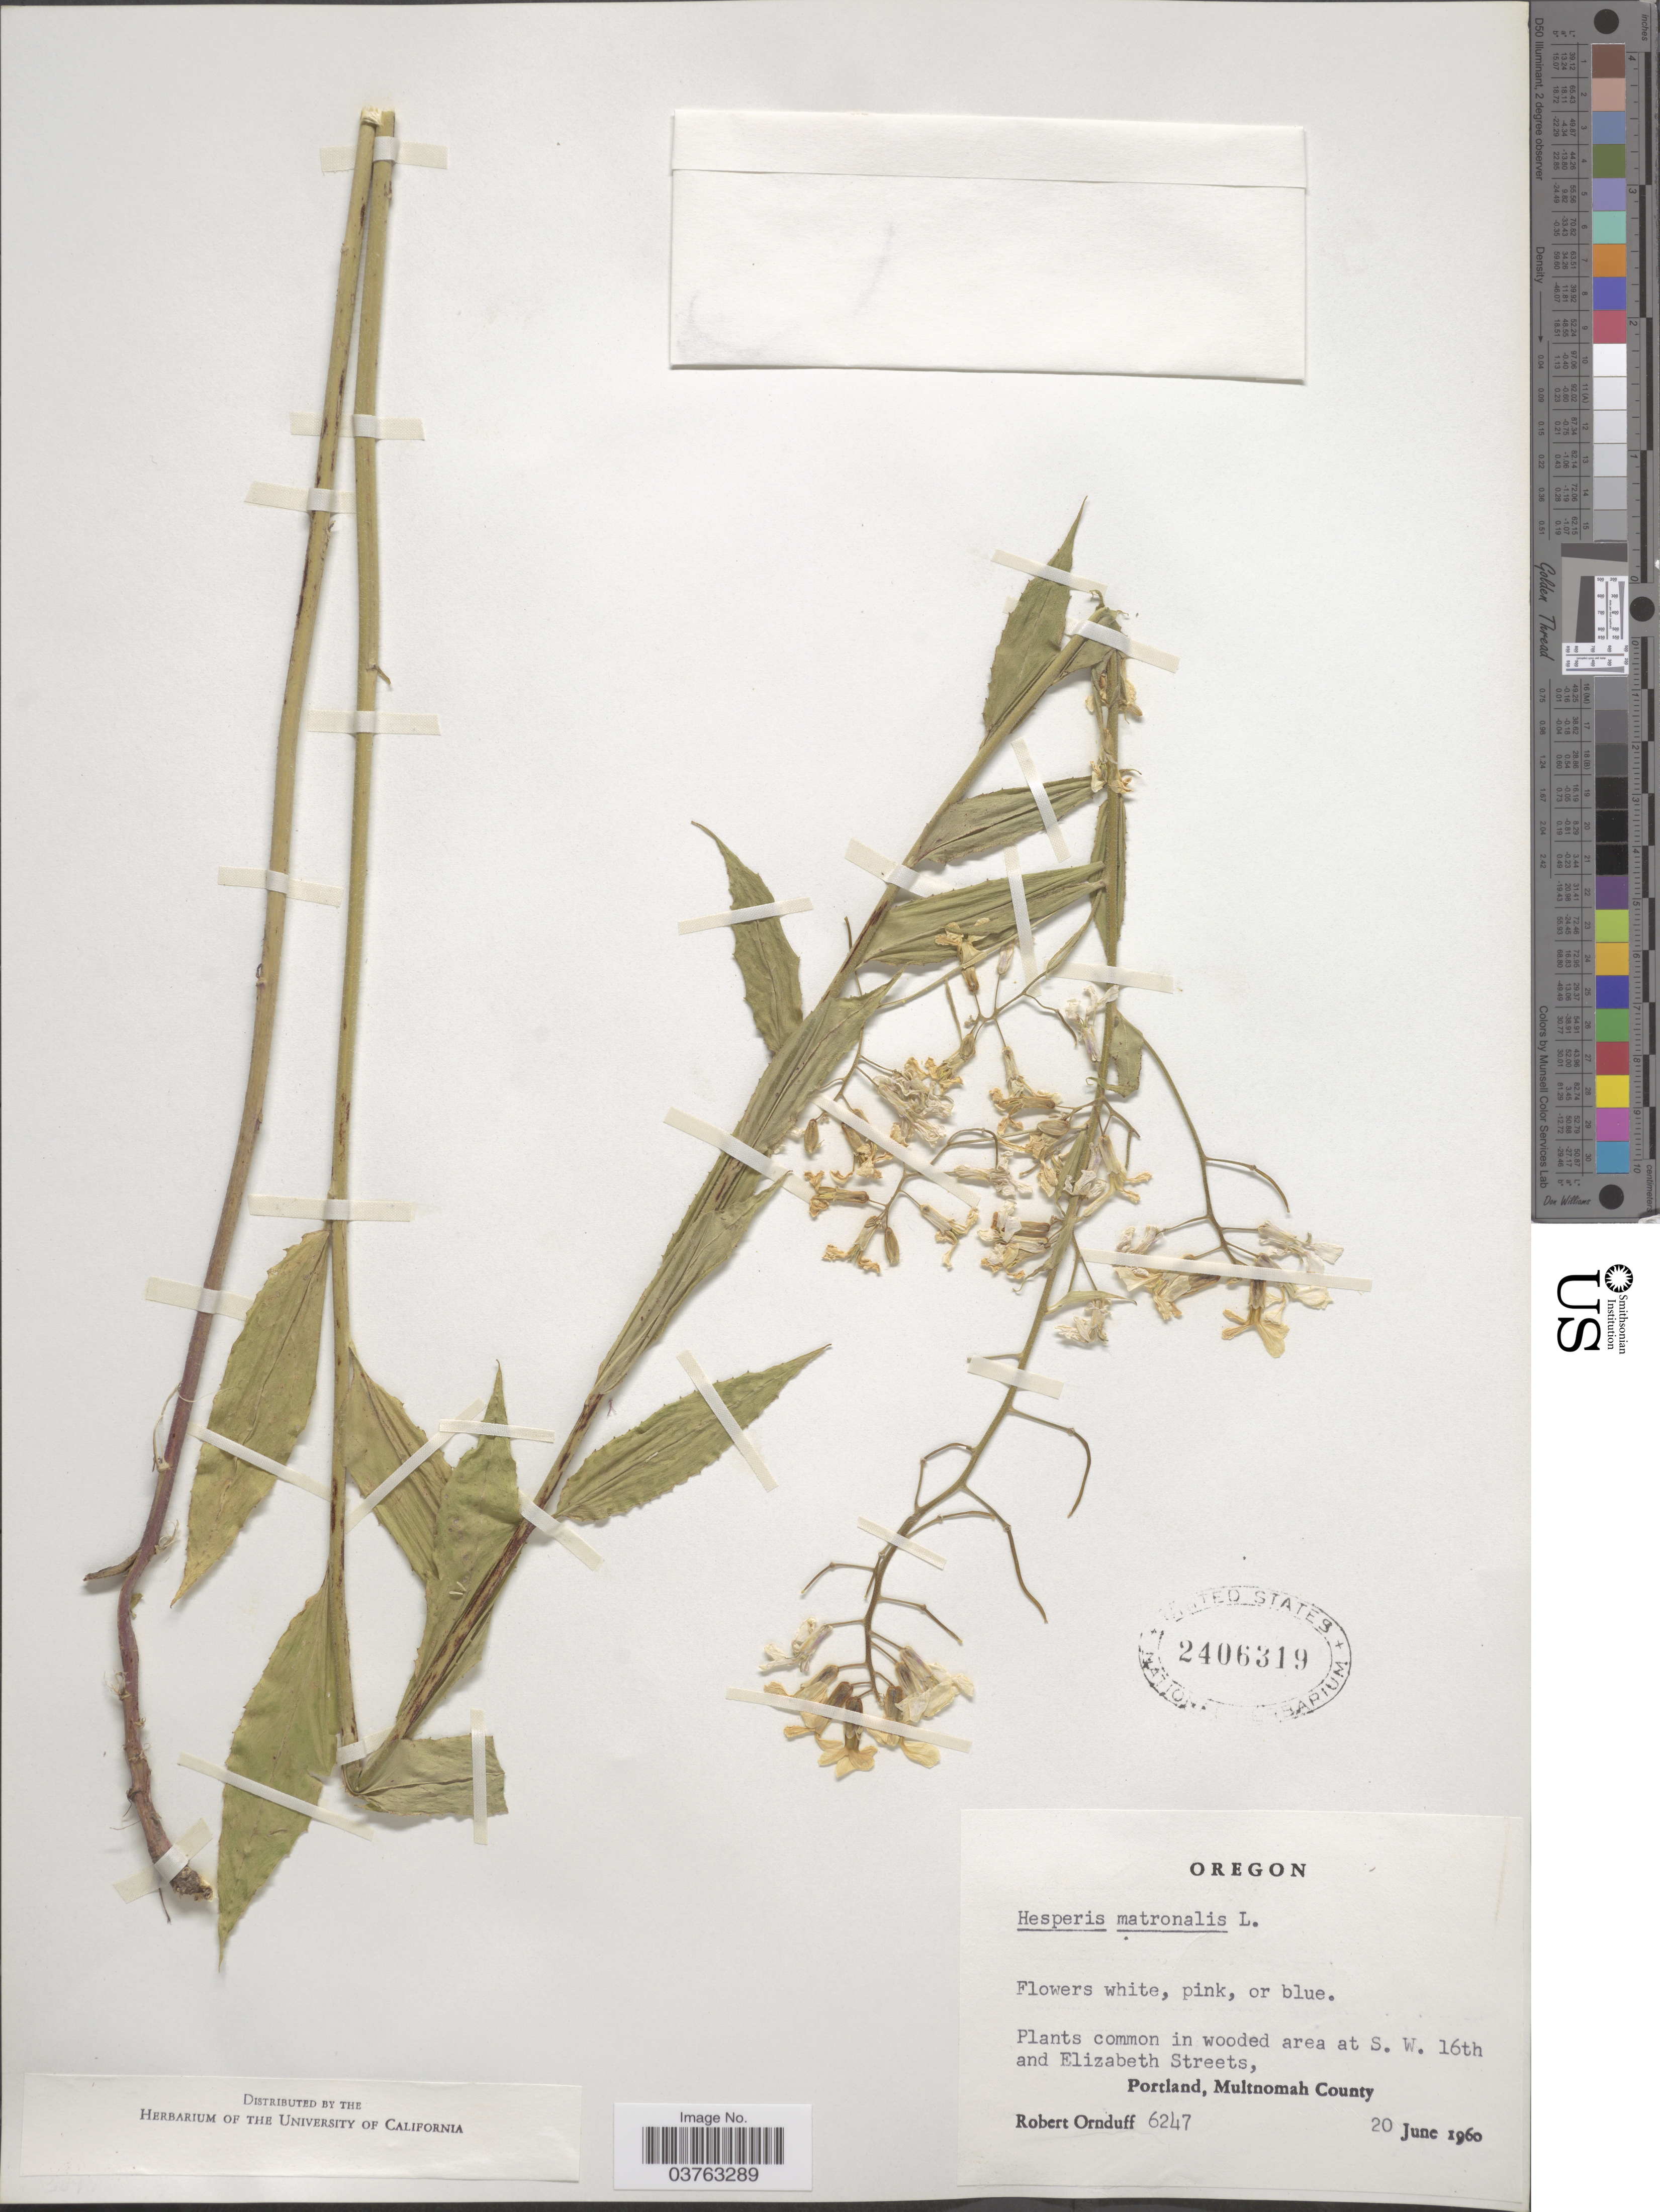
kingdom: Plantae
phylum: Tracheophyta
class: Magnoliopsida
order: Brassicales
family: Brassicaceae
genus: Hesperis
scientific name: Hesperis matronalis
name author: L.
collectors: R. Ornduff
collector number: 6247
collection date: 1960-06-20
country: United States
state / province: Oregon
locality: Common in wooded area at S. W. 16th and Elizabeth Streets, Portland, Multnomah County.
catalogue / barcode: US 2406319